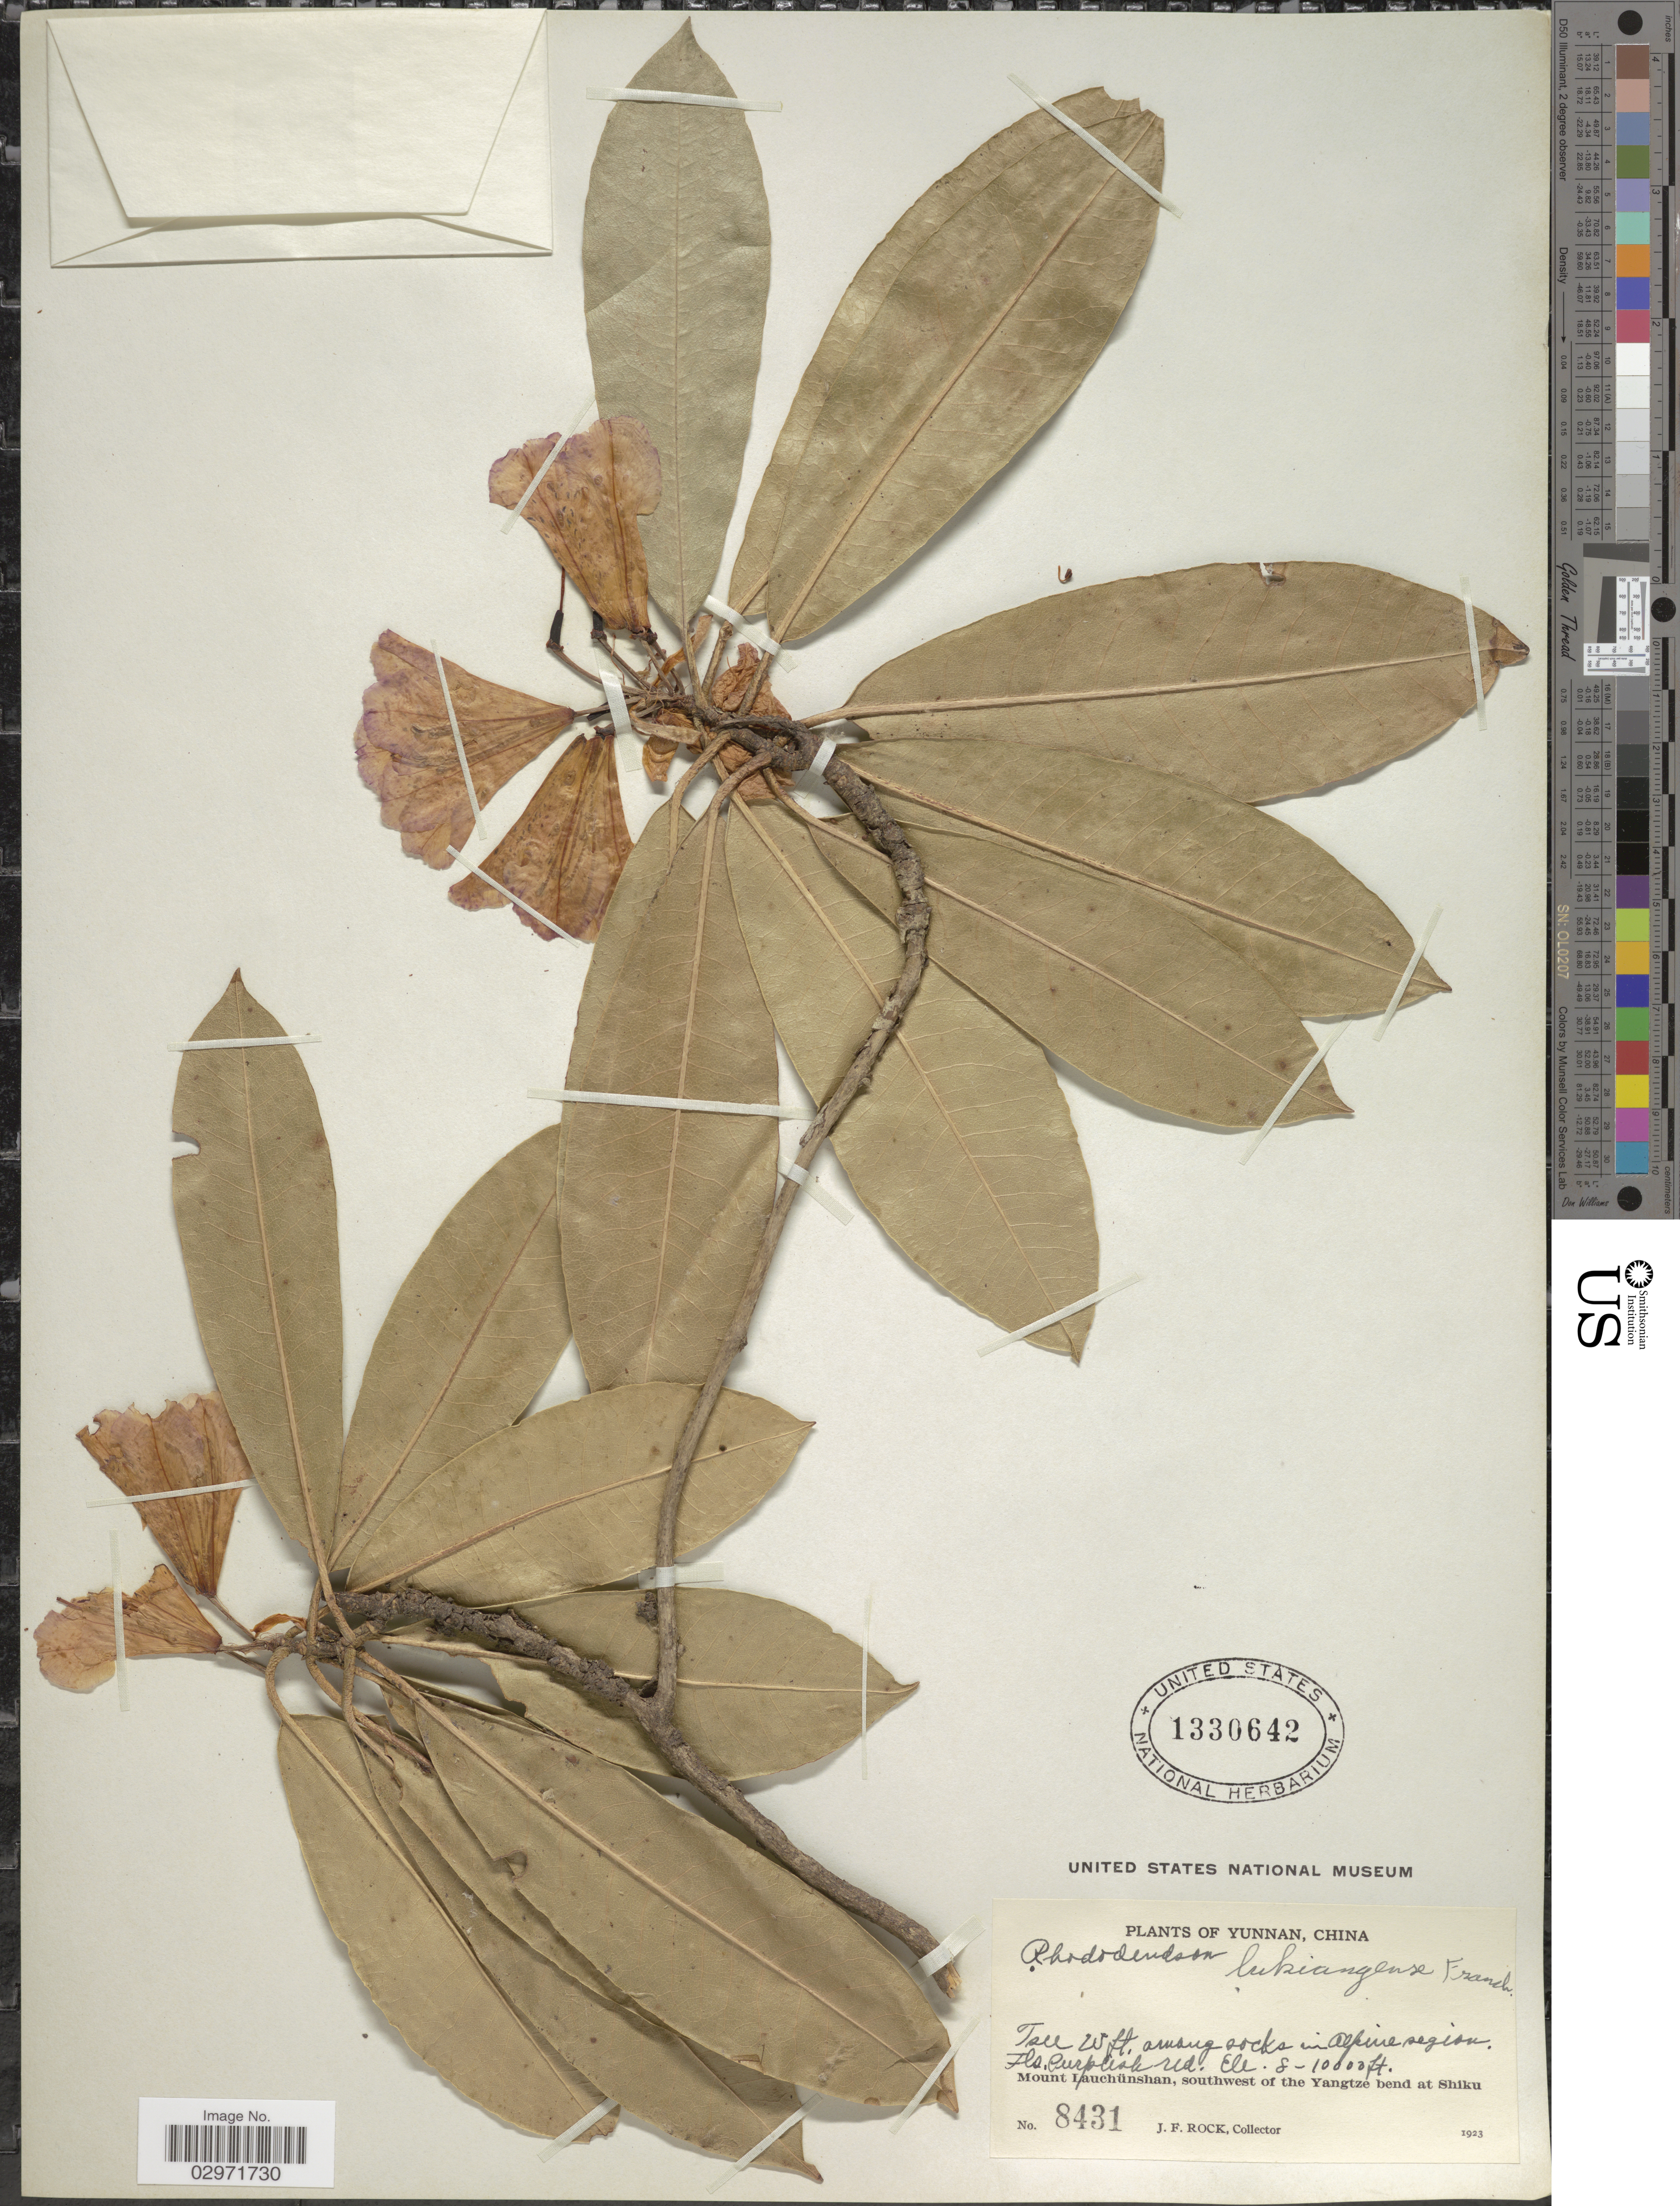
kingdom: Plantae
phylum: Tracheophyta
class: Magnoliopsida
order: Ericales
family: Ericaceae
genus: Rhododendron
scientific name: Rhododendron lukiangense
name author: Franch.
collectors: J. Rock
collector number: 8431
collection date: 1923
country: China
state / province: Yunnan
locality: In alpine region. Mount Lauchünshan, southwest of the Yangtze bend at Shiku.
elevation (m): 2438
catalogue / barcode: US 1330642